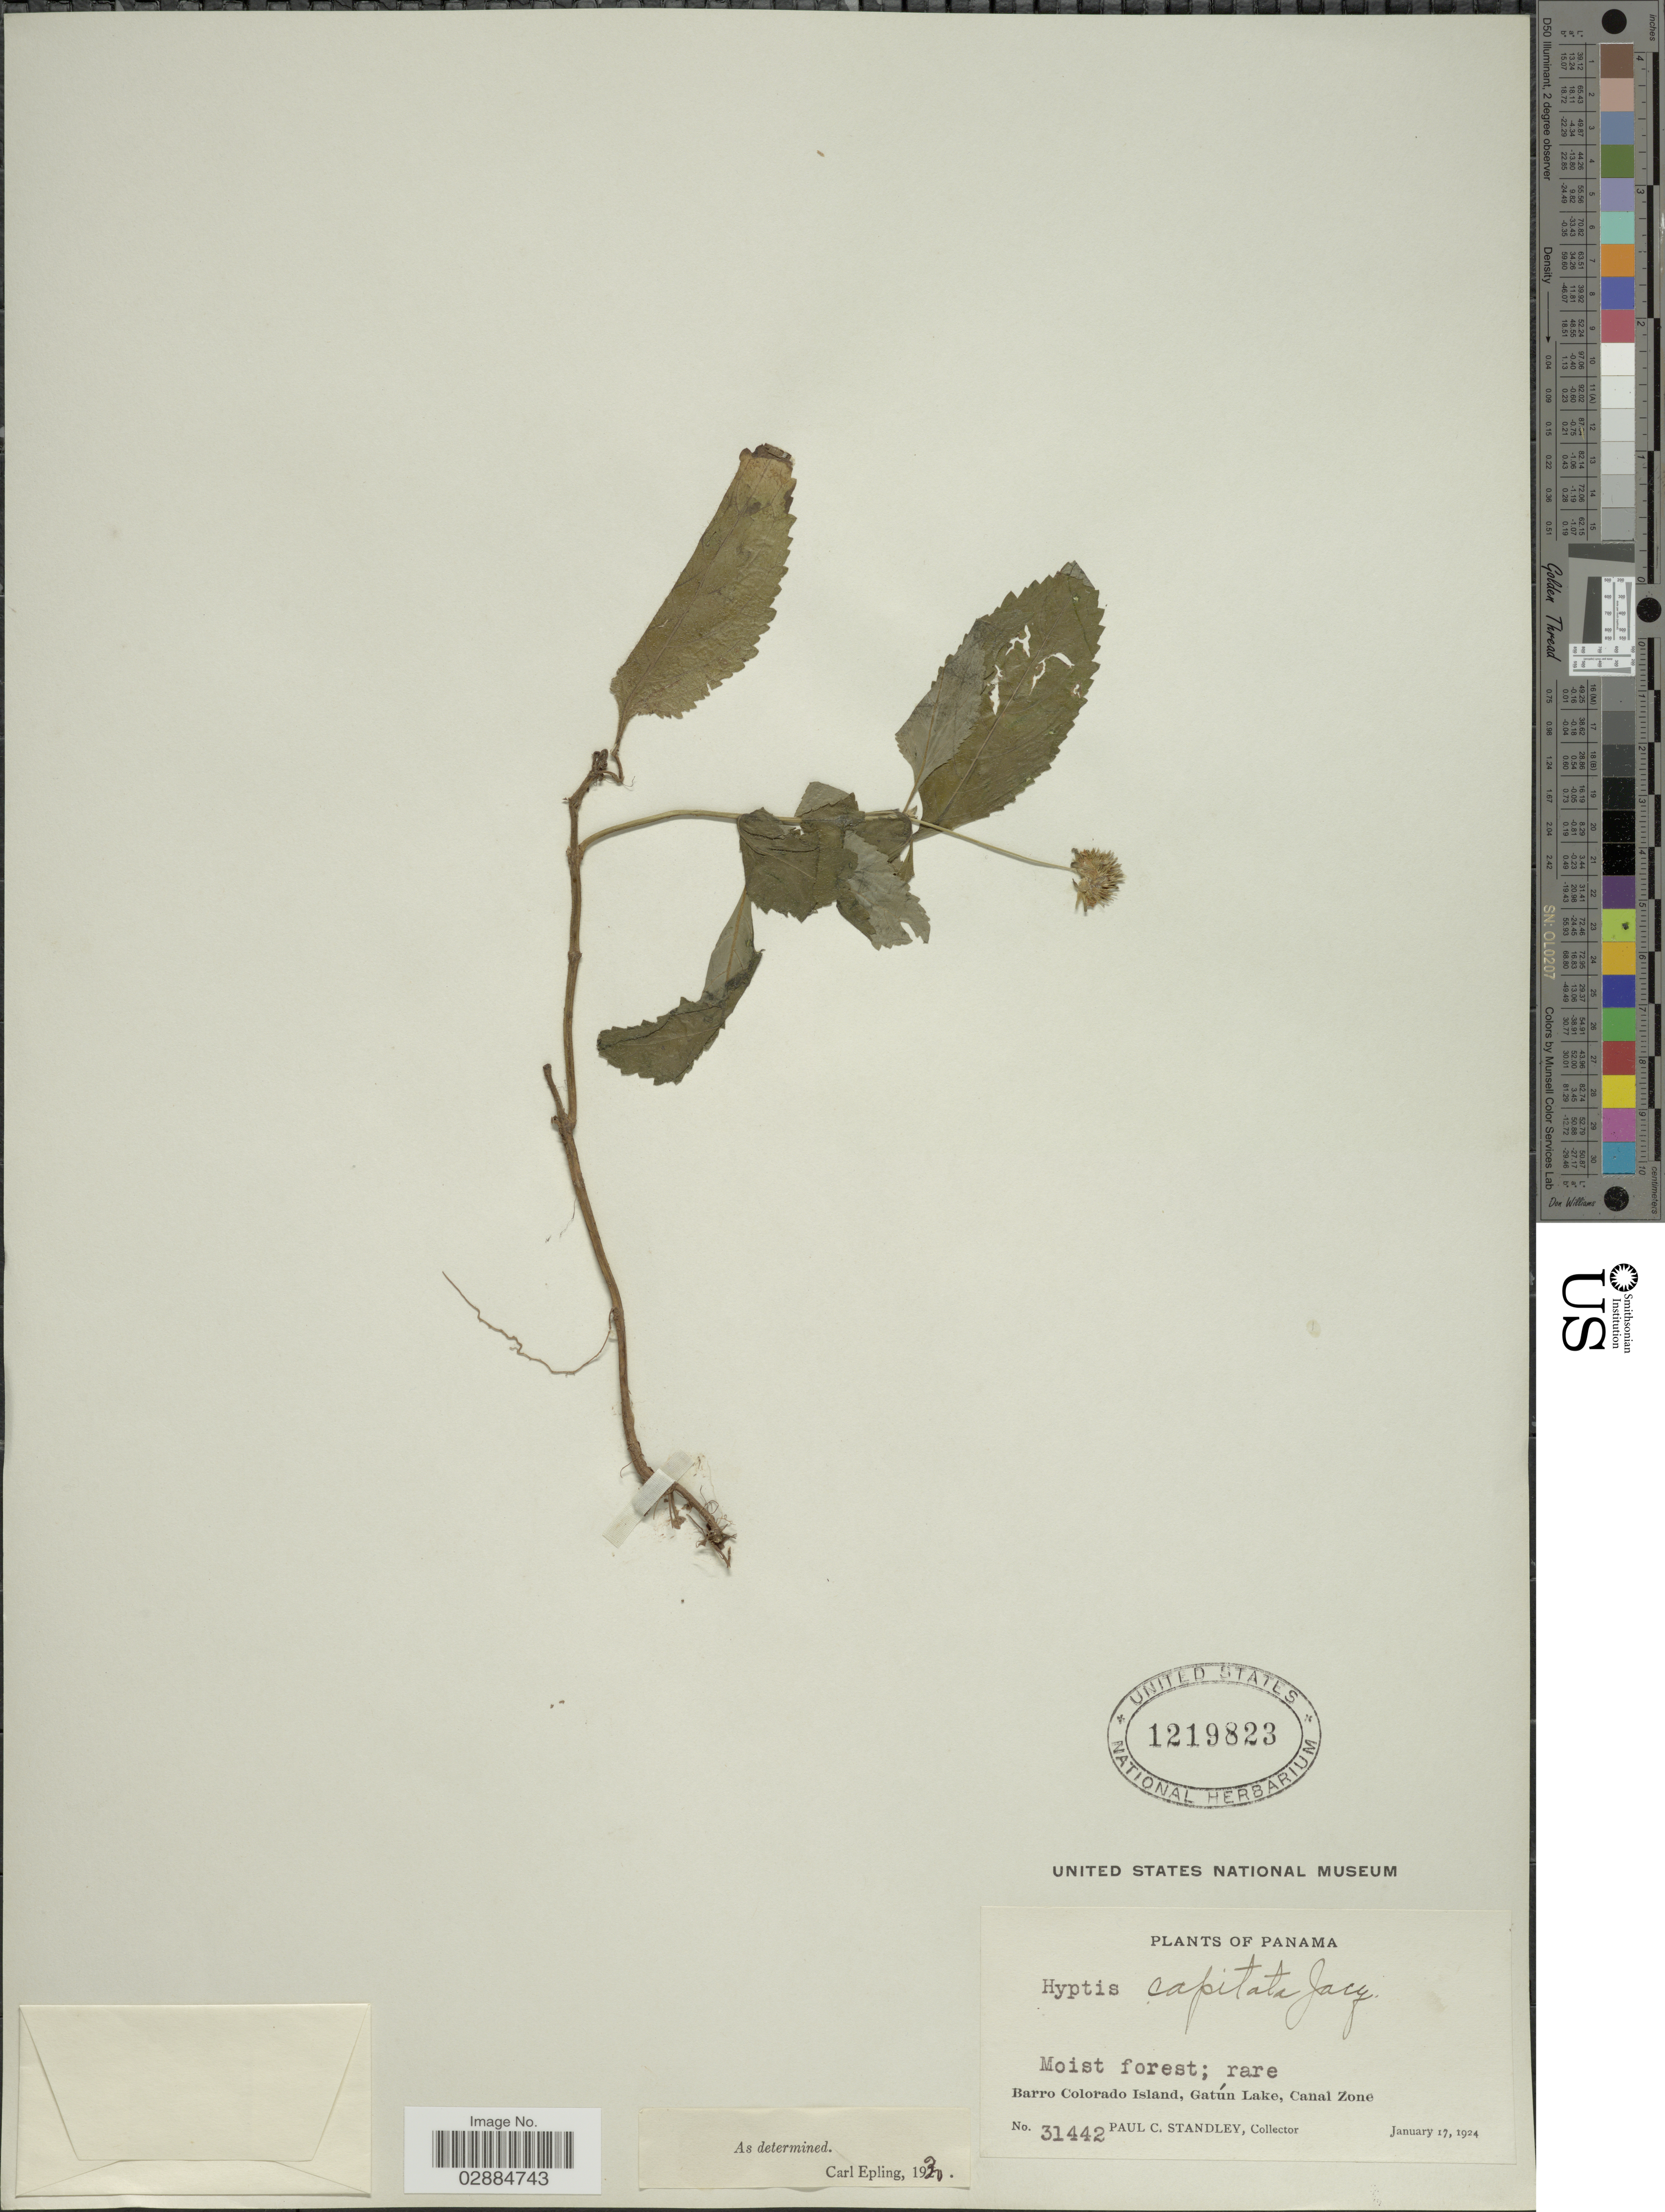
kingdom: Plantae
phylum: Tracheophyta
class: Magnoliopsida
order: Lamiales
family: Lamiaceae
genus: Hyptis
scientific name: Hyptis capitata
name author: Jacq.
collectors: P. C. Standley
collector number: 31442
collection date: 1924-01-17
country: Panama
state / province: Panamá Oeste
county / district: Canal Zone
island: Barro Colorado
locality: Barro Colorado Island, Gatún Lake, Canal Zone.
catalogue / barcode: US 1219823